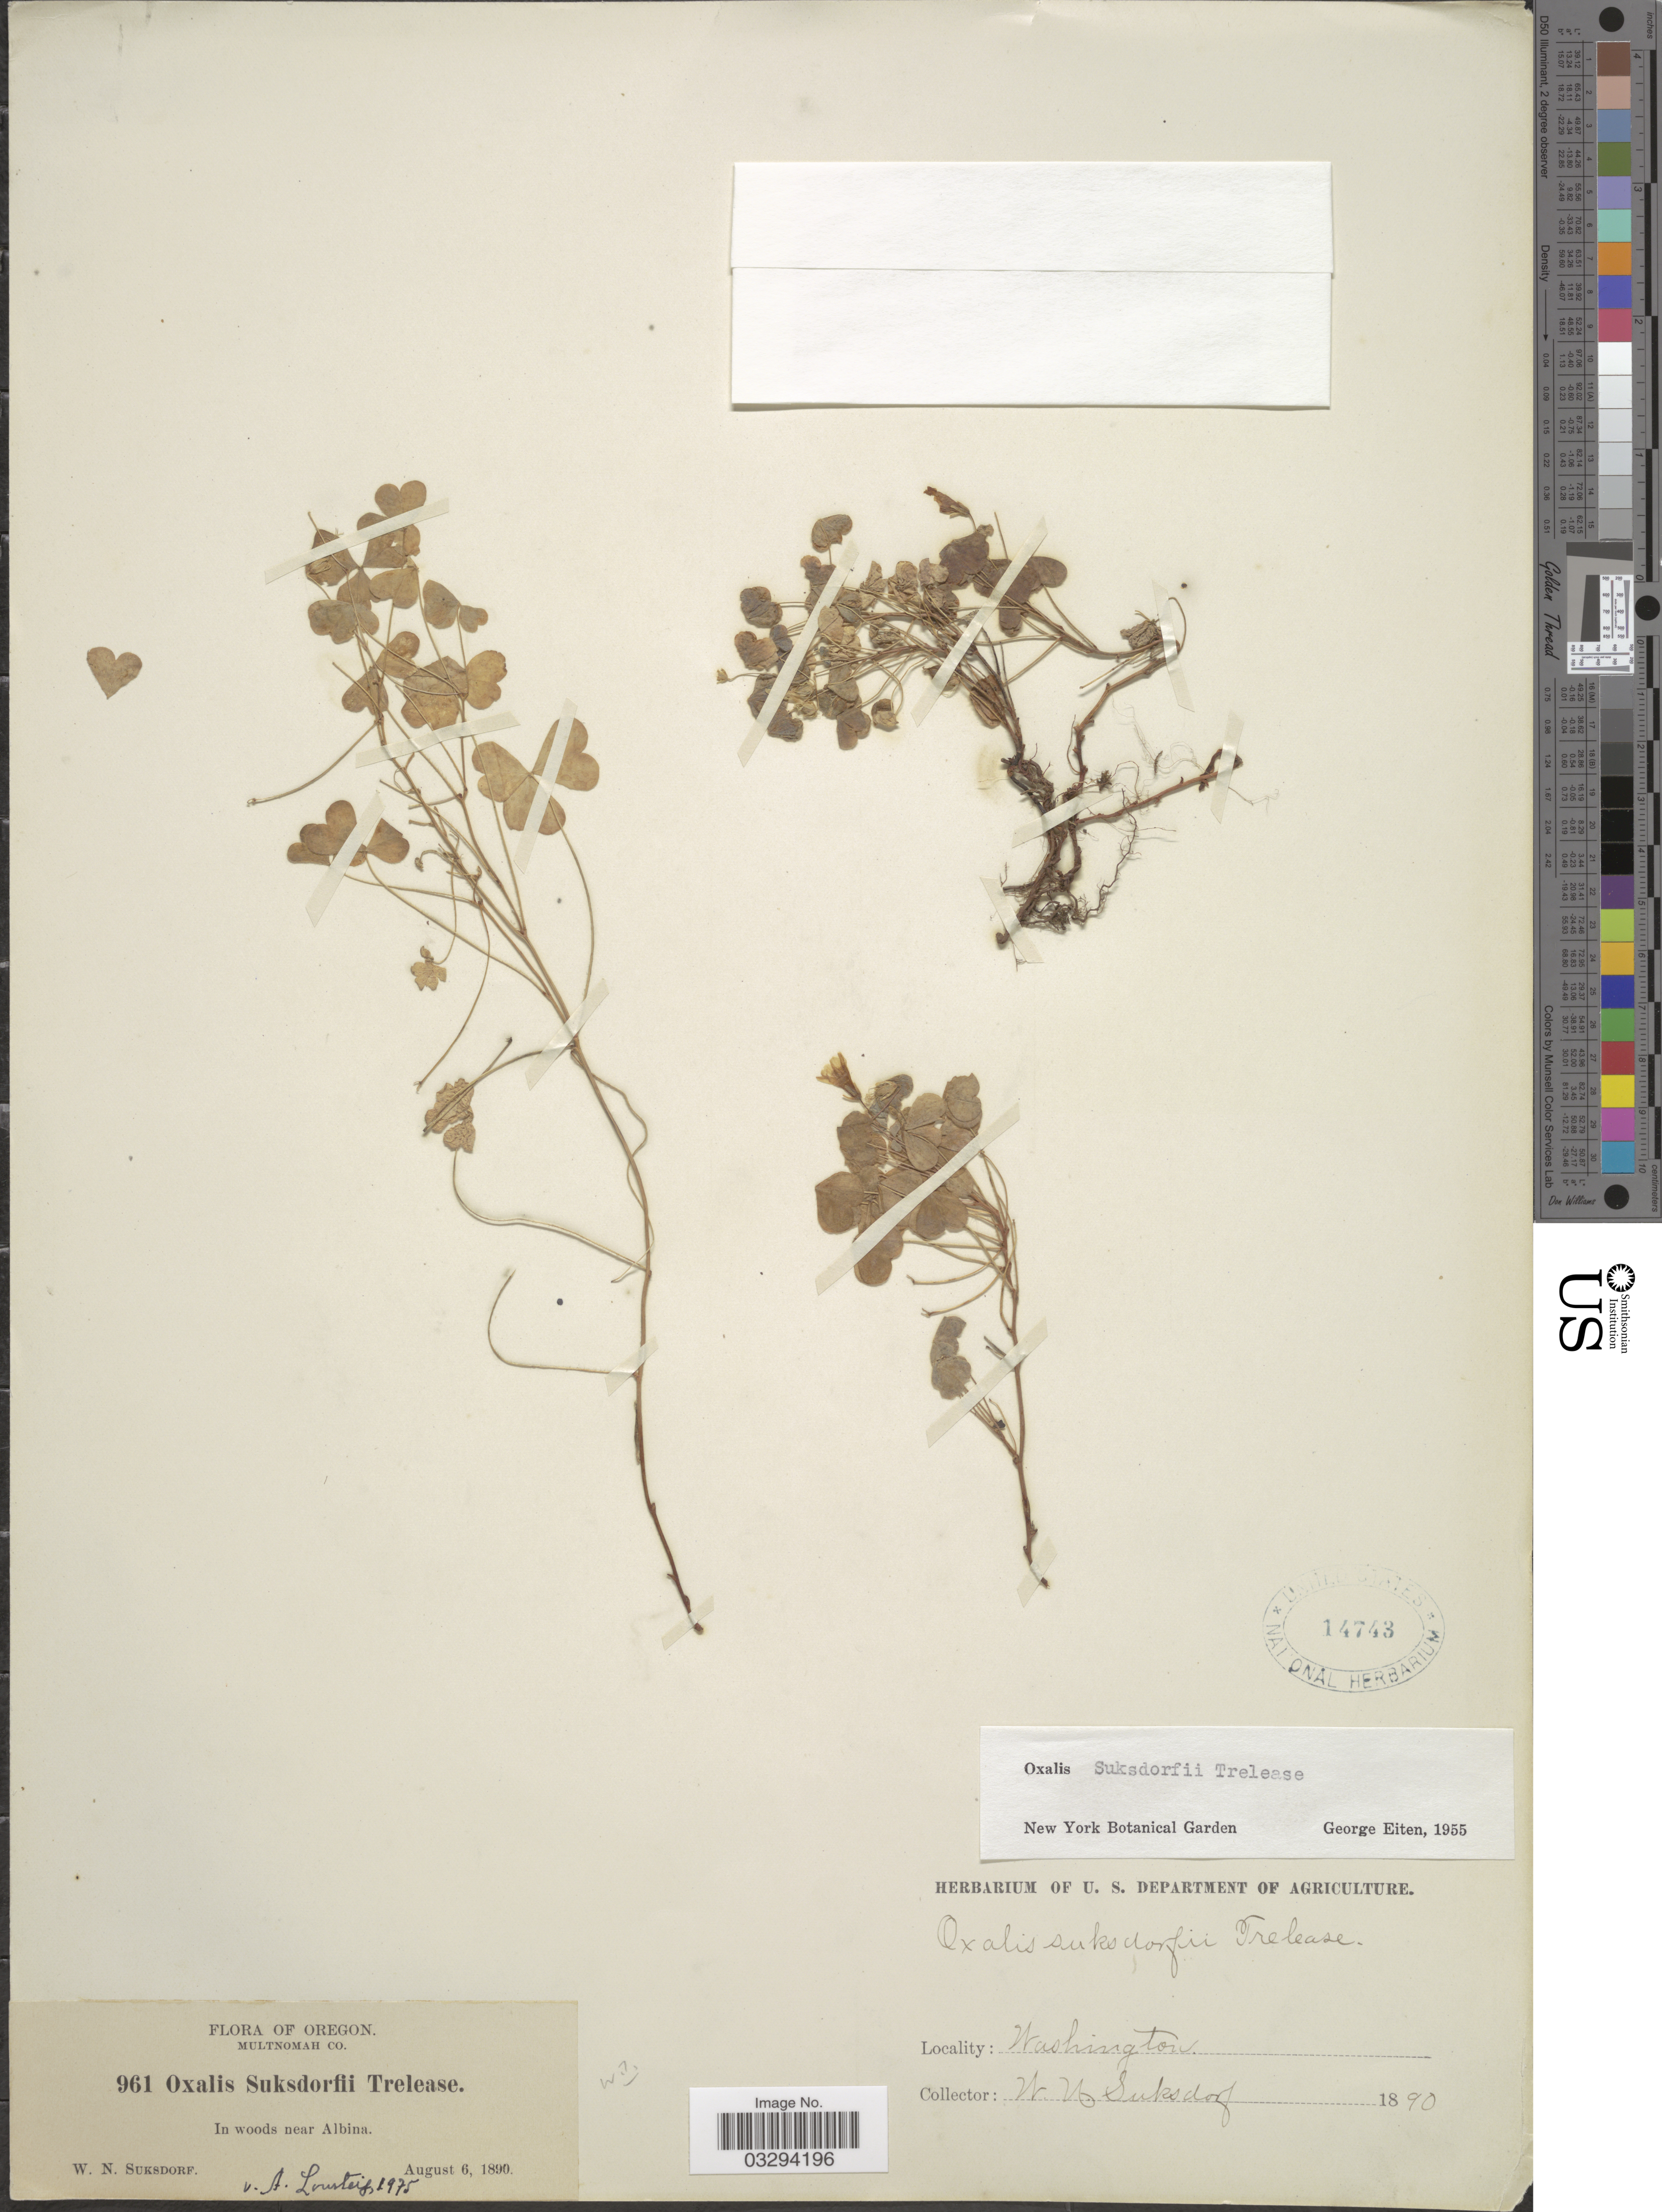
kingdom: Plantae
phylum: Tracheophyta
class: Magnoliopsida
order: Oxalidales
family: Oxalidaceae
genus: Oxalis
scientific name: Oxalis suksdorfii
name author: Trel.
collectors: W. N. Suksdorf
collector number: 961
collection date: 1890-08-06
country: United States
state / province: Washington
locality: Multnomah Co. In woods near Albina.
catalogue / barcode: US 14743